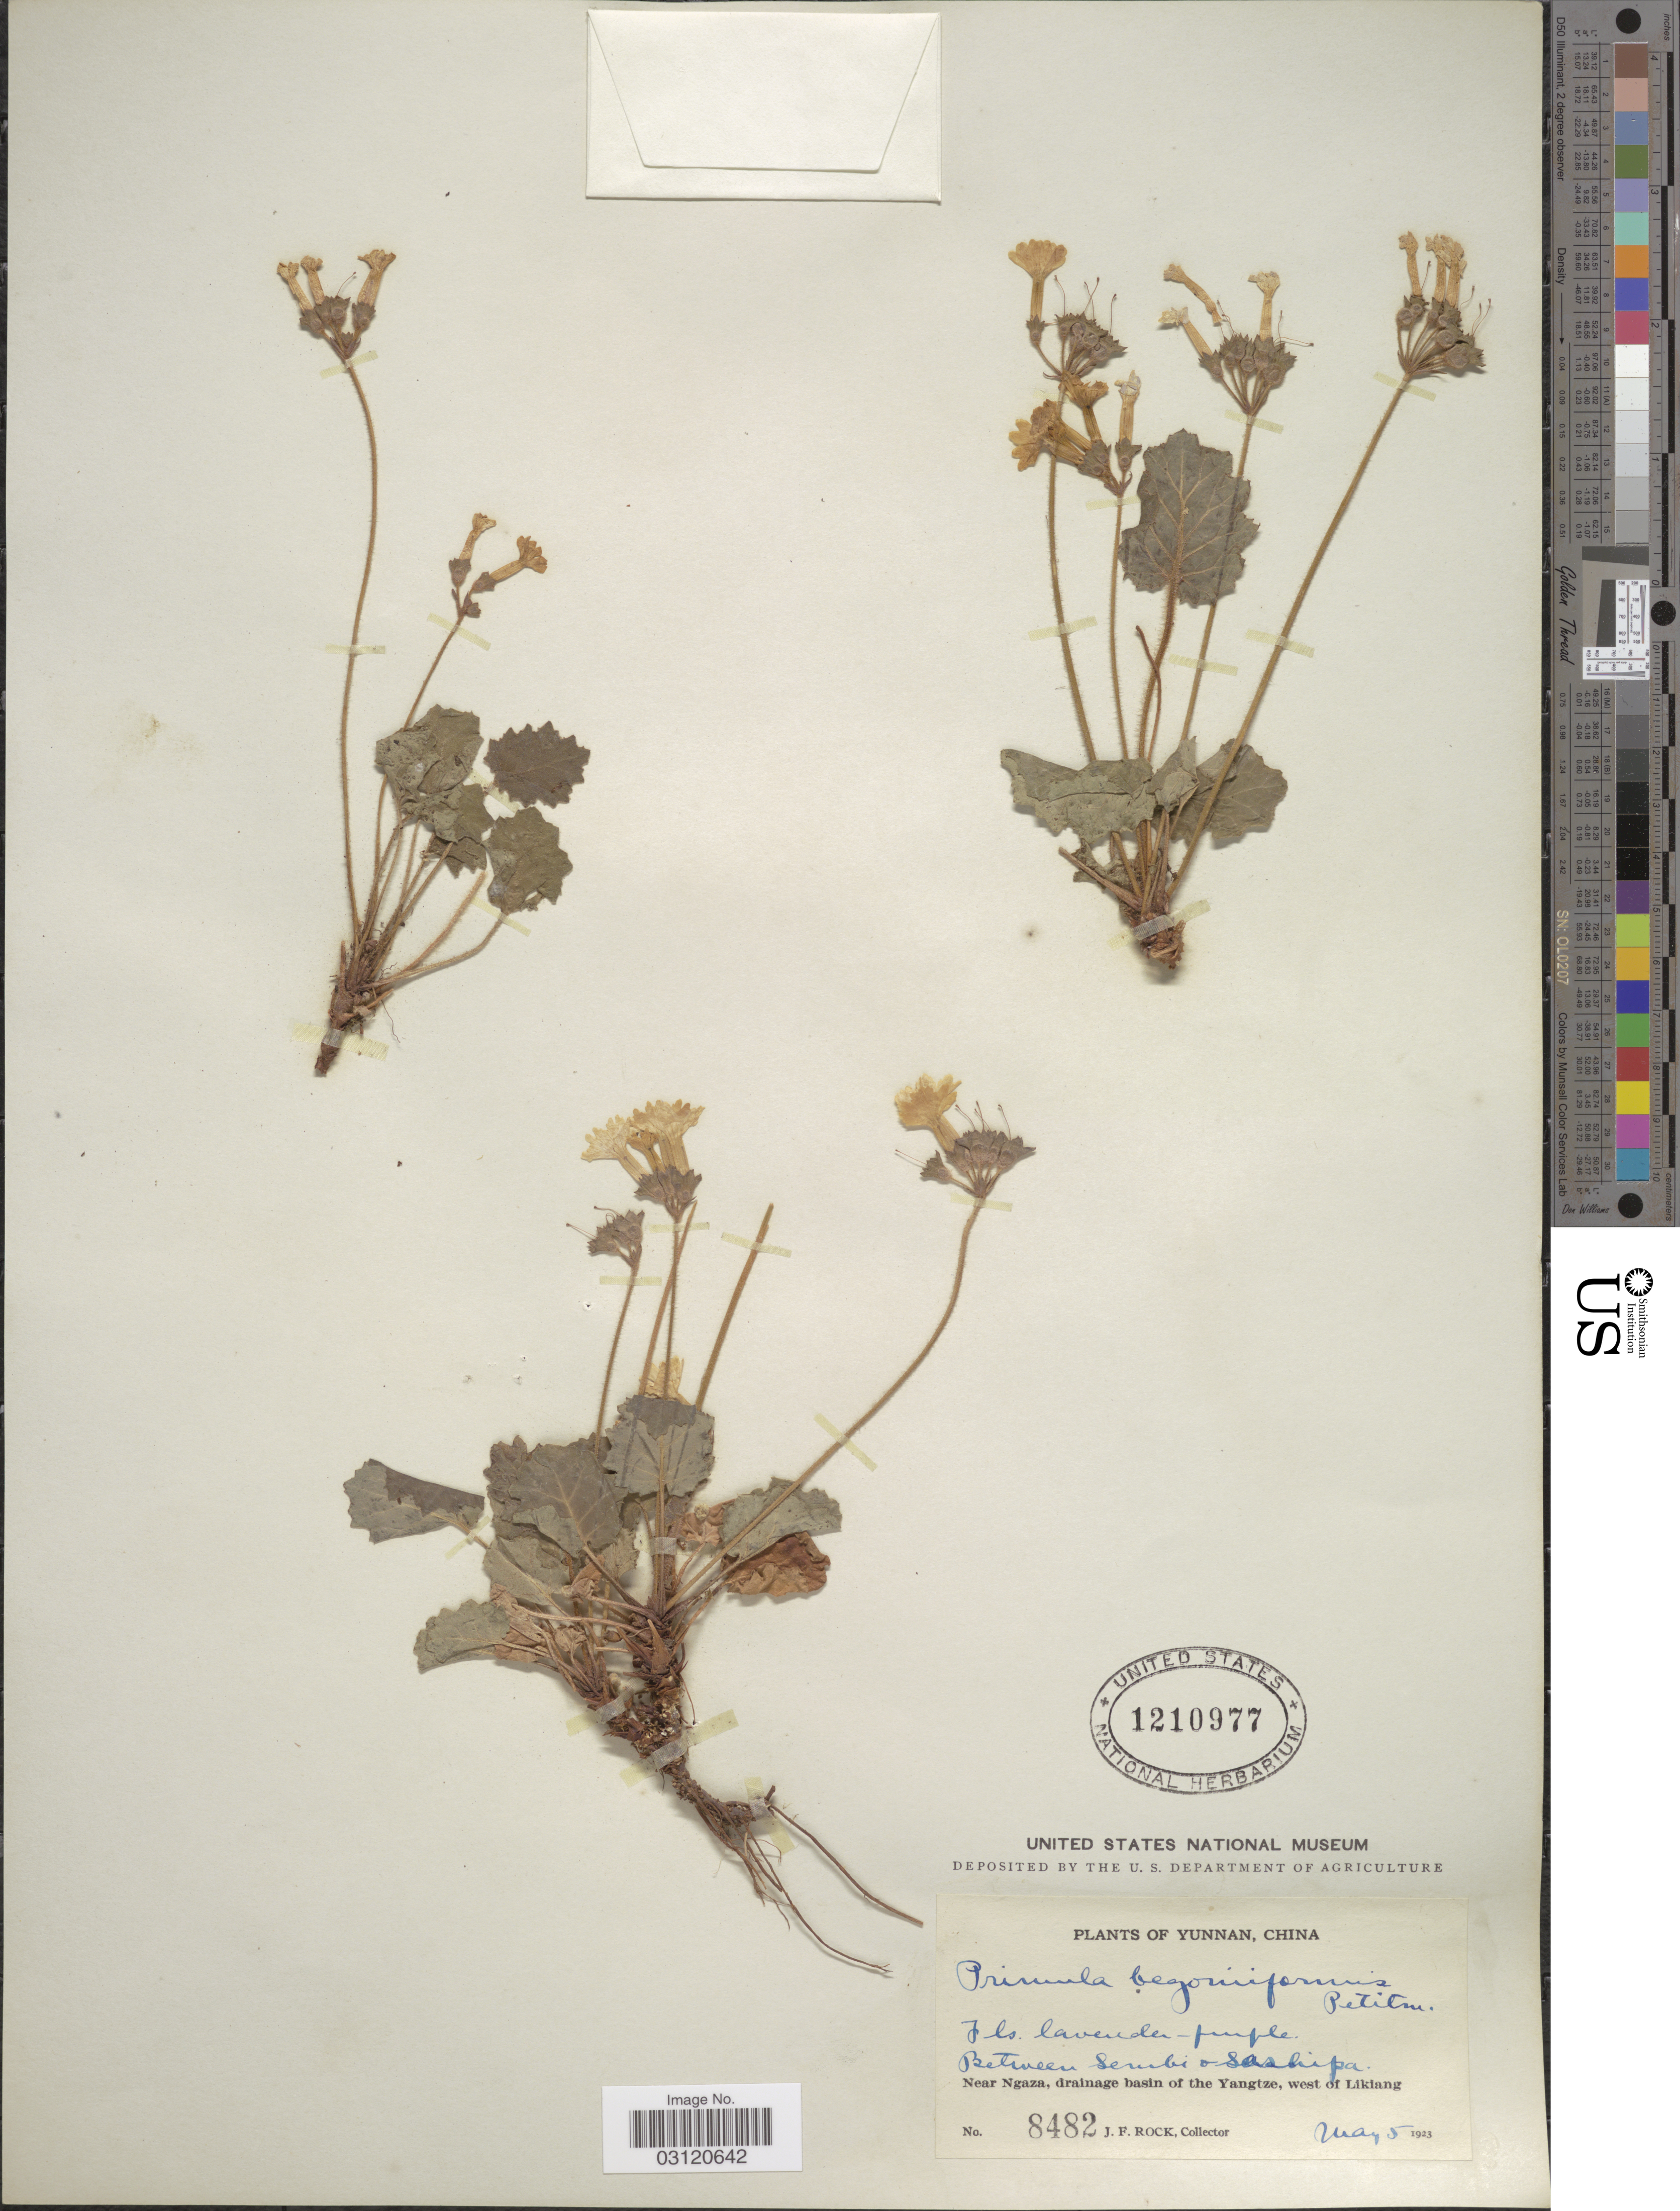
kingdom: Plantae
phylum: Tracheophyta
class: Magnoliopsida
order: Ericales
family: Primulaceae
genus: Primula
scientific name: Primula begoniiformis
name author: Petitm.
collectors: J. Rock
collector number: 8482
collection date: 1923-05-05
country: China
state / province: Yunnan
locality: Between Sembi & Sashipa, Near Ngaza, drainage basin of the Yangtze, west of Likiang.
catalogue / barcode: US 1210977